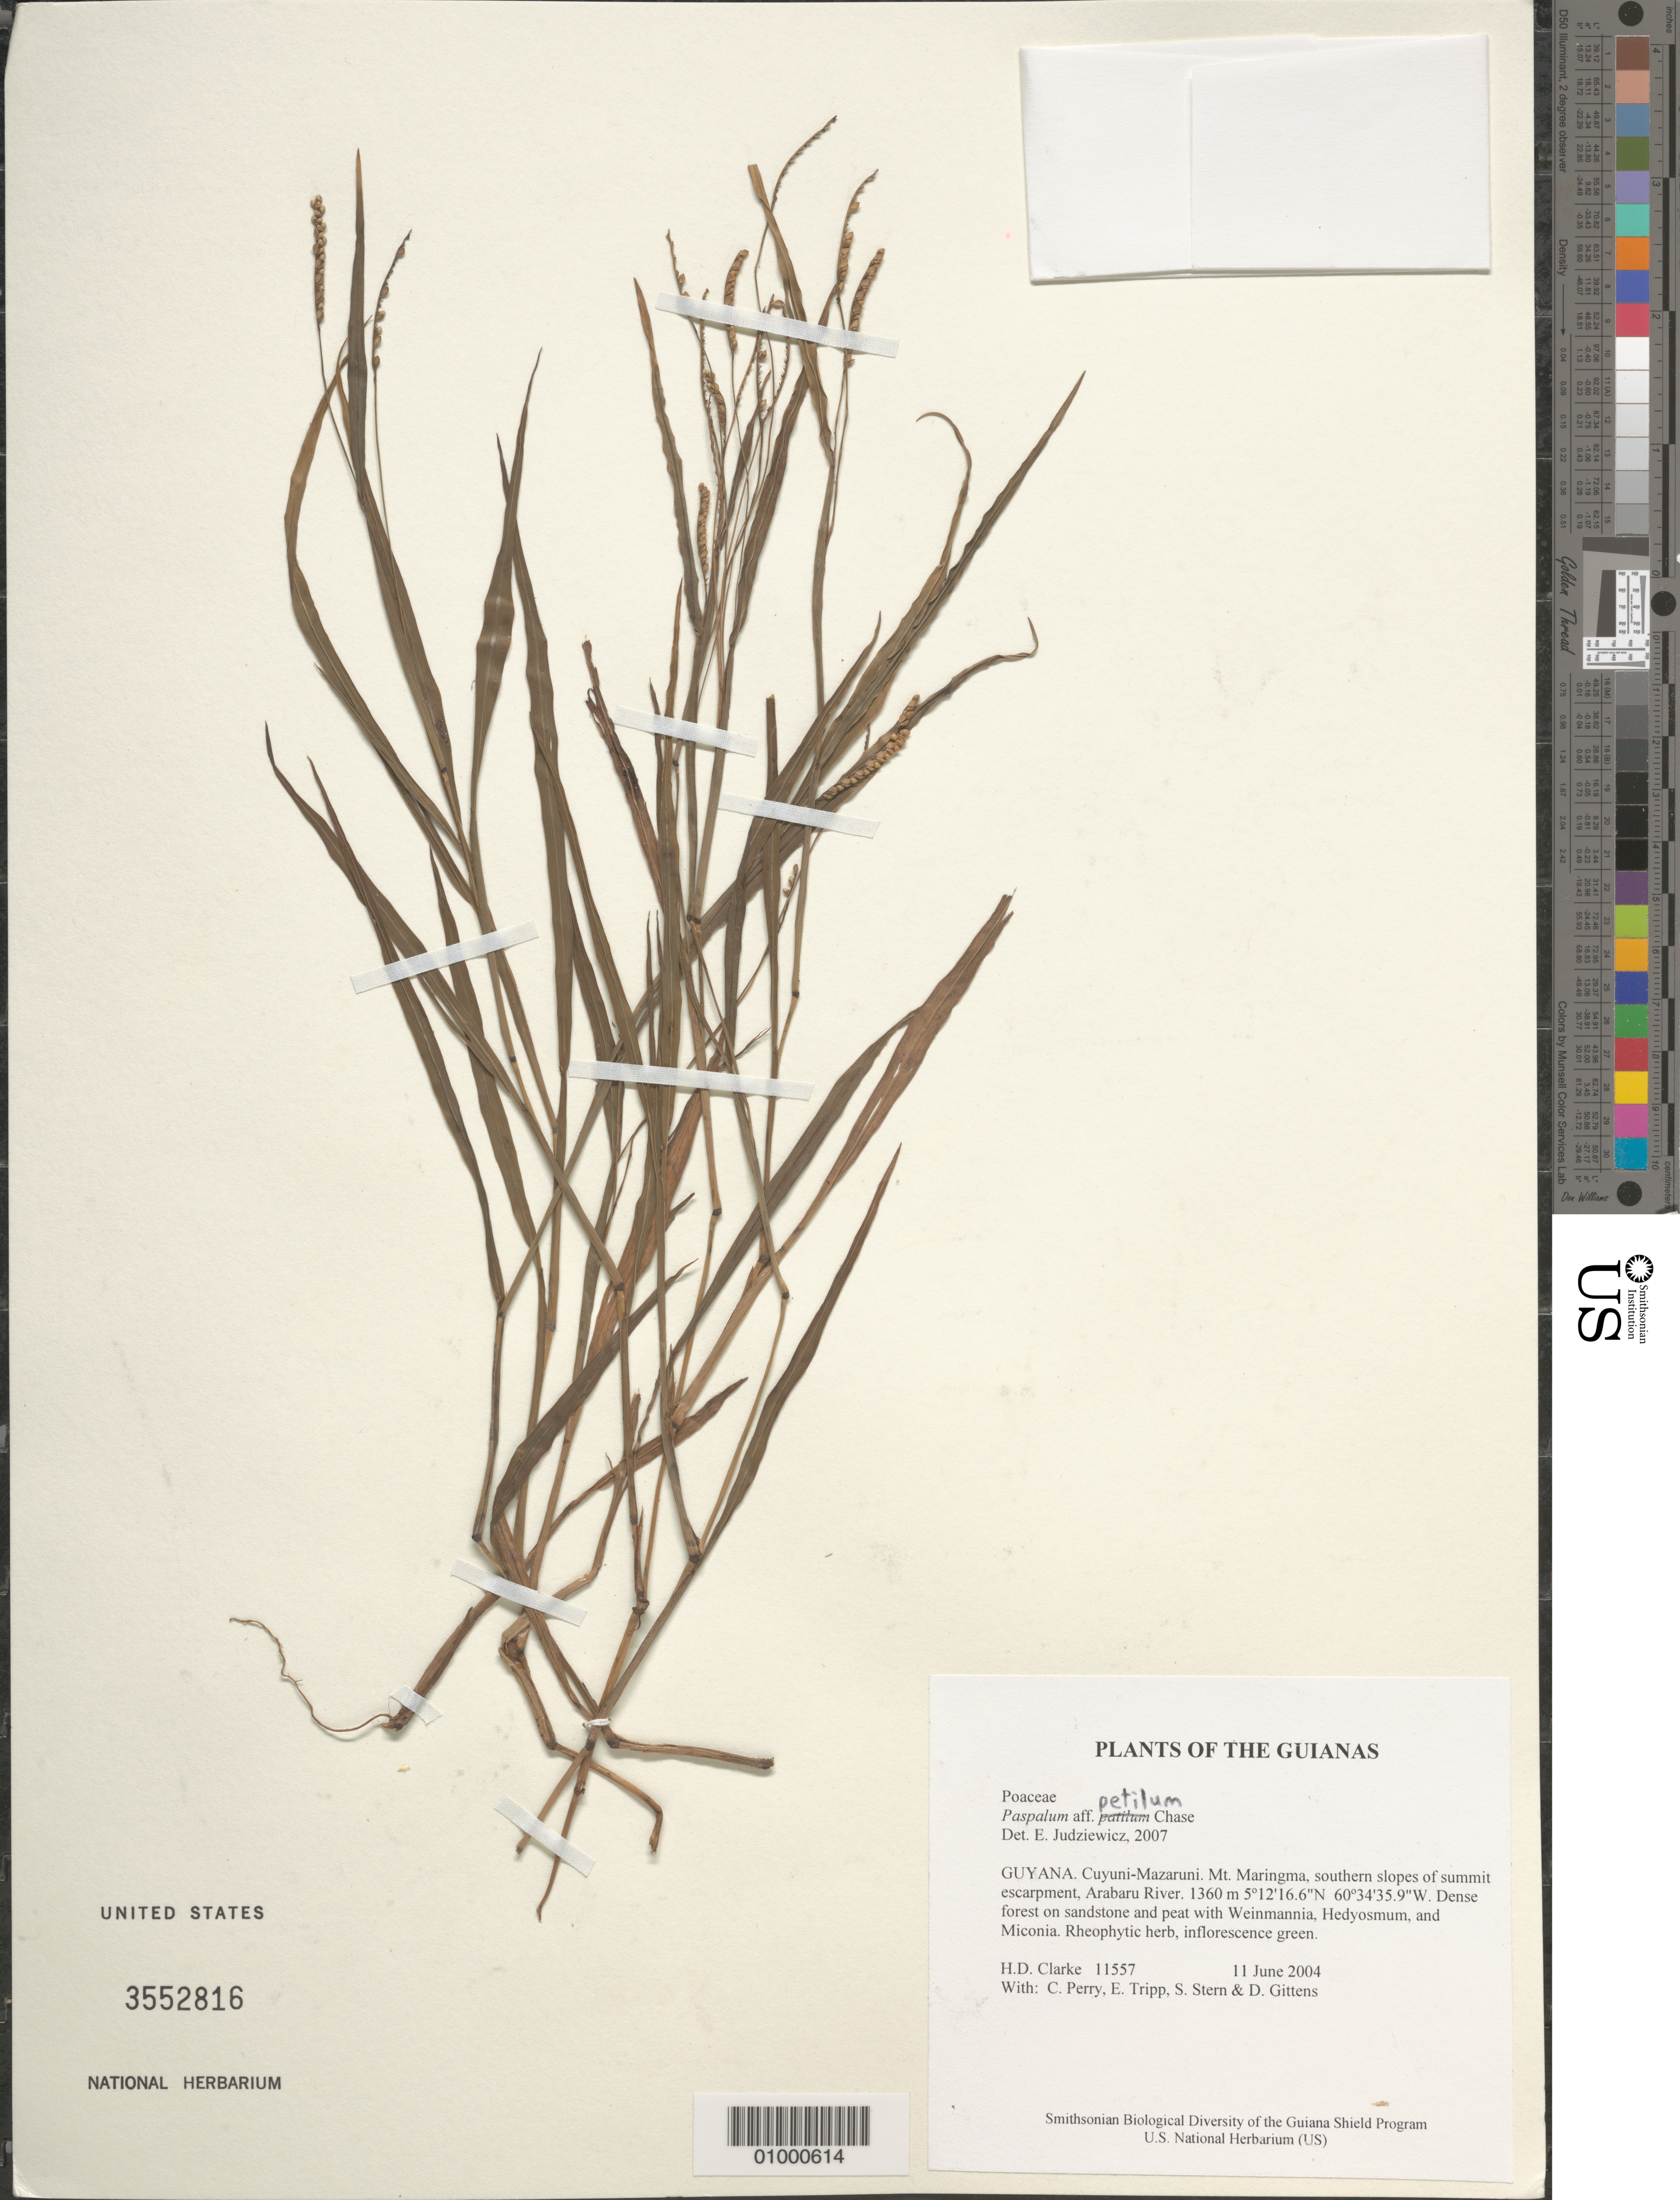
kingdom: Plantae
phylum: Tracheophyta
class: Liliopsida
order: Poales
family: Poaceae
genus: Paspalum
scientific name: Paspalum petilum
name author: Chase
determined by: Judziewicz, E. J.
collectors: H. D. Clarke, C. Perry, E. Tripp, S. R. Stern & D. Gittens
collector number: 11557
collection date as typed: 11 June 2004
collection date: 2004-06-11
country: Guyana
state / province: Cuyuni-Mazaruni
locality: Mt. Maringma, southern slopes of summit escarpment, Arabaru River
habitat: Dense forest on sandstone and peat with Weinmannia, Hedyosmum, and Miconia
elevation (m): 1360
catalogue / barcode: US 3552816